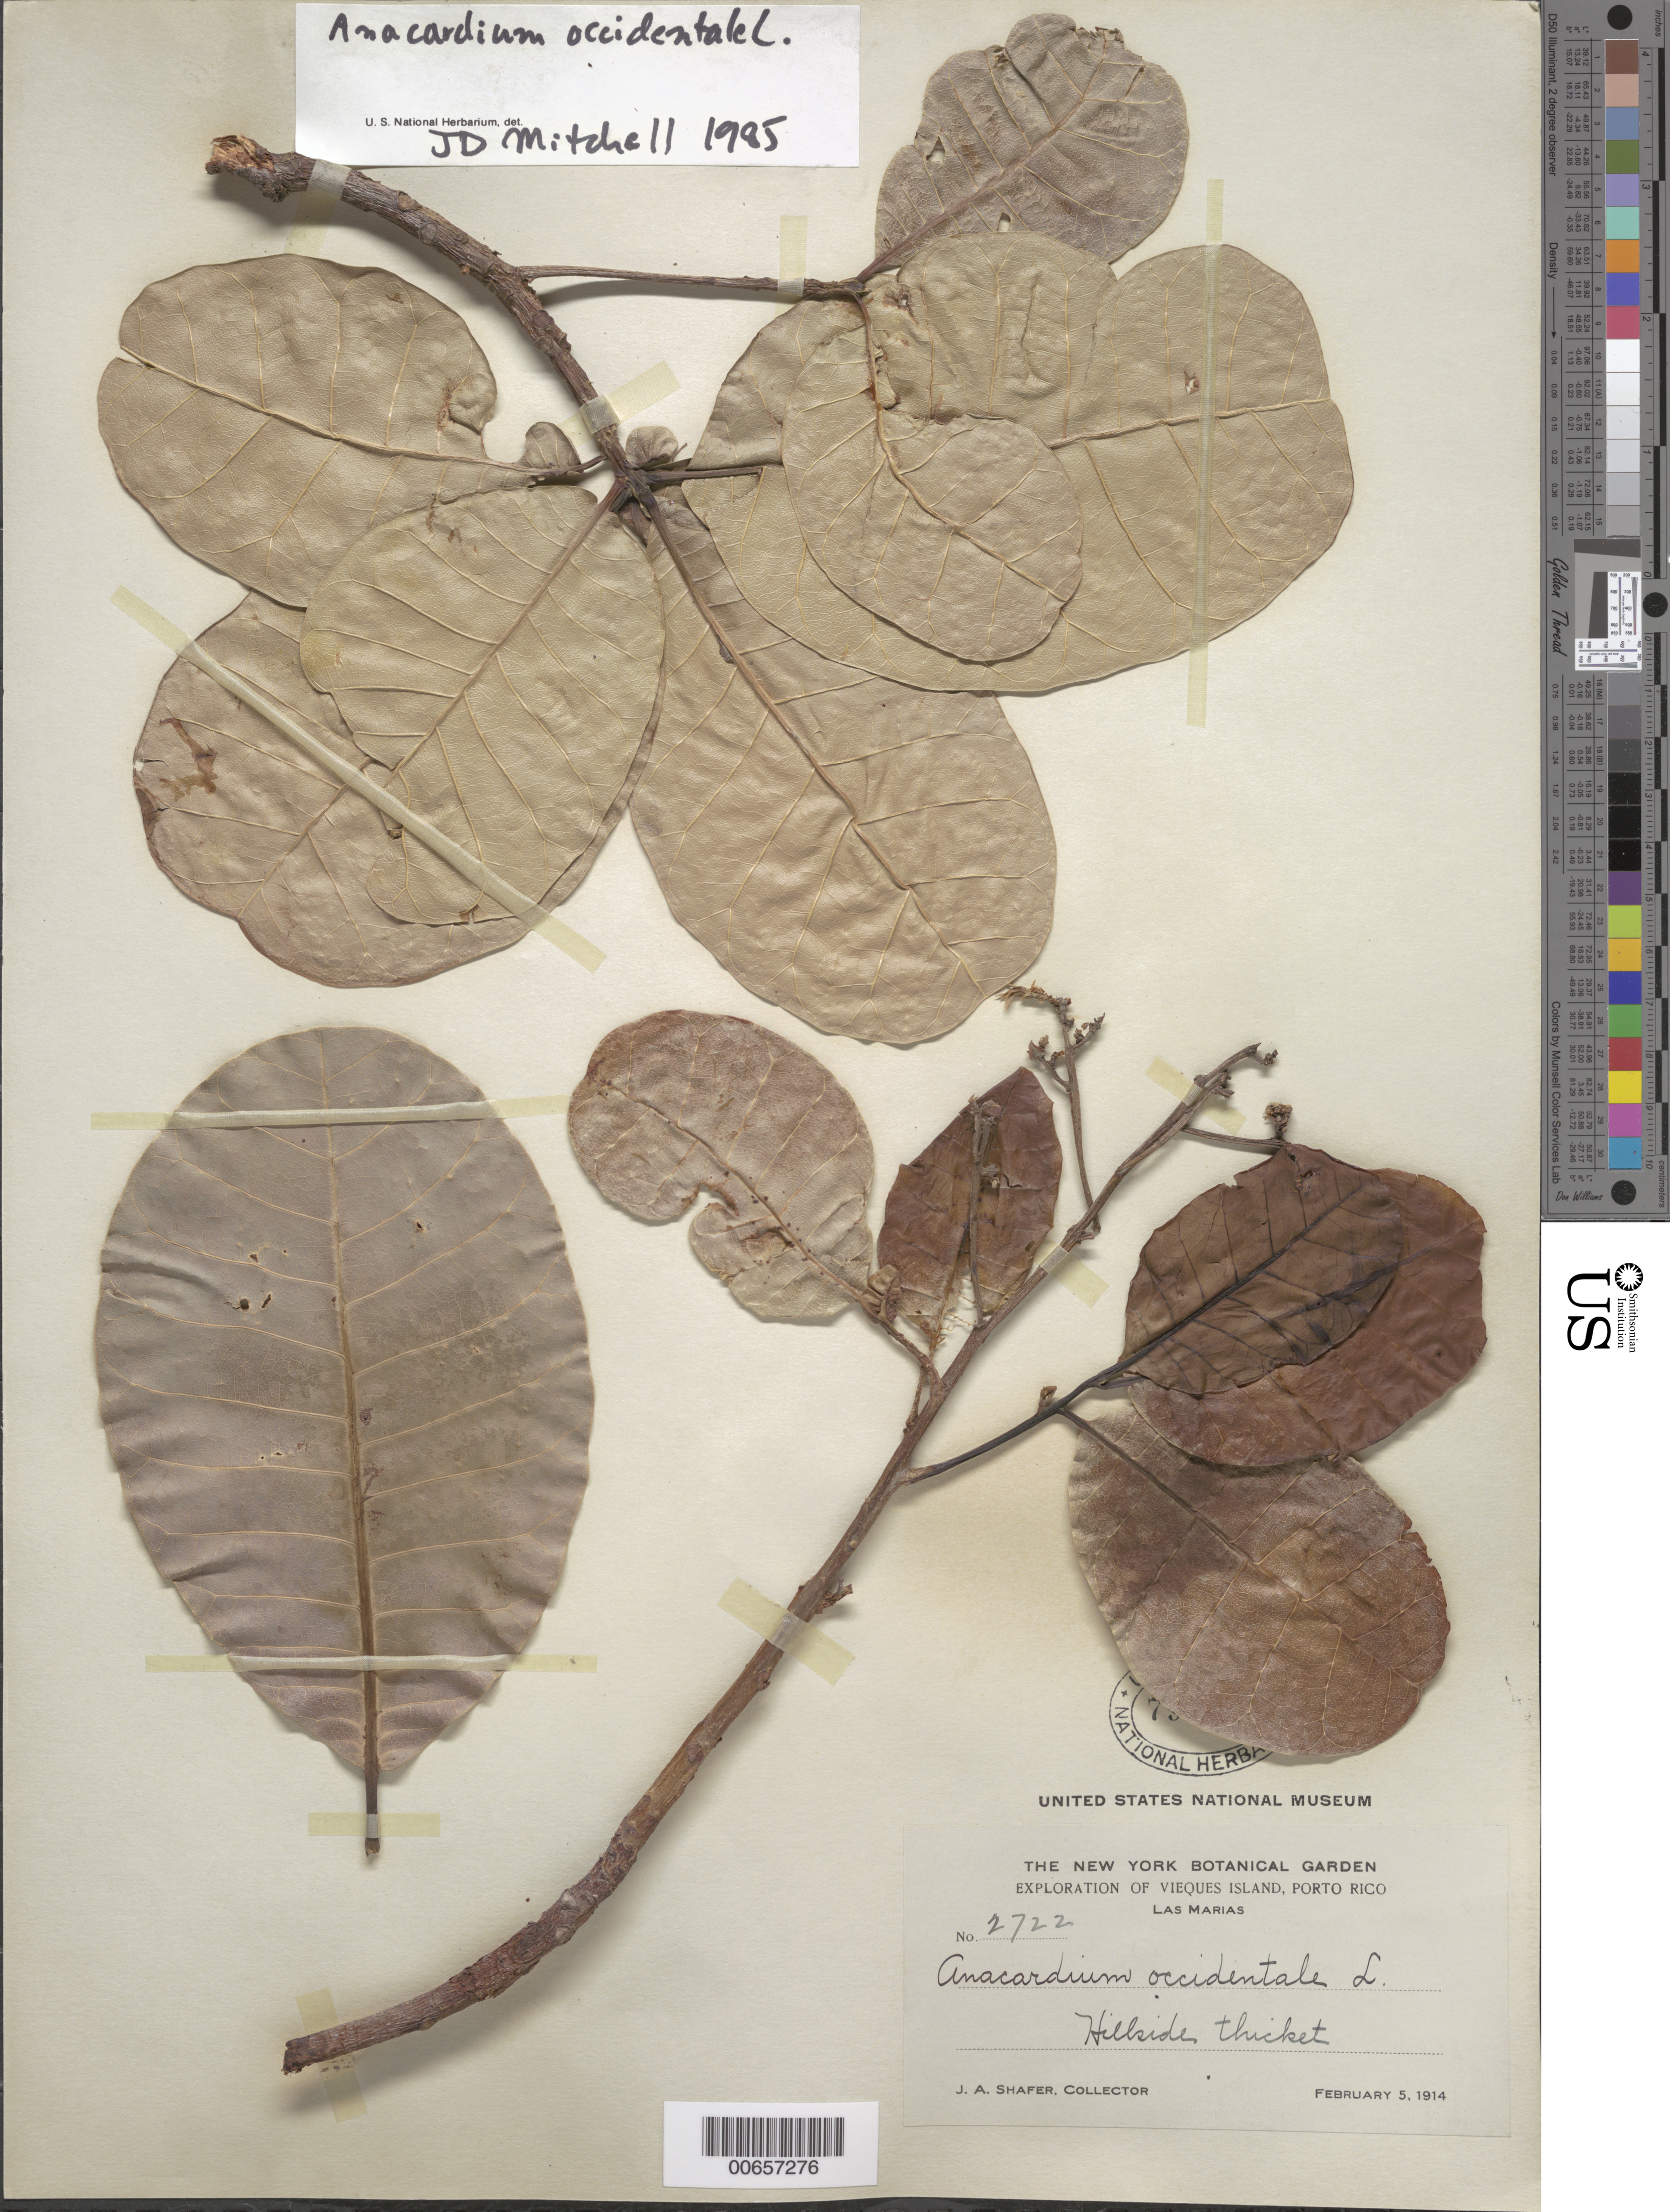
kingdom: Plantae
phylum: Tracheophyta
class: Magnoliopsida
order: Sapindales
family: Anacardiaceae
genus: Anacardium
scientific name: Anacardium occidentale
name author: L.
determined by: Mitchell, John D.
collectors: J. A. Shafer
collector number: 2722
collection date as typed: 05 Feb 1914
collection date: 1914-02-05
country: Puerto Rico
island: Vieques I.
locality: Las Marias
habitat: Hillside thicket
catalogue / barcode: US 790244